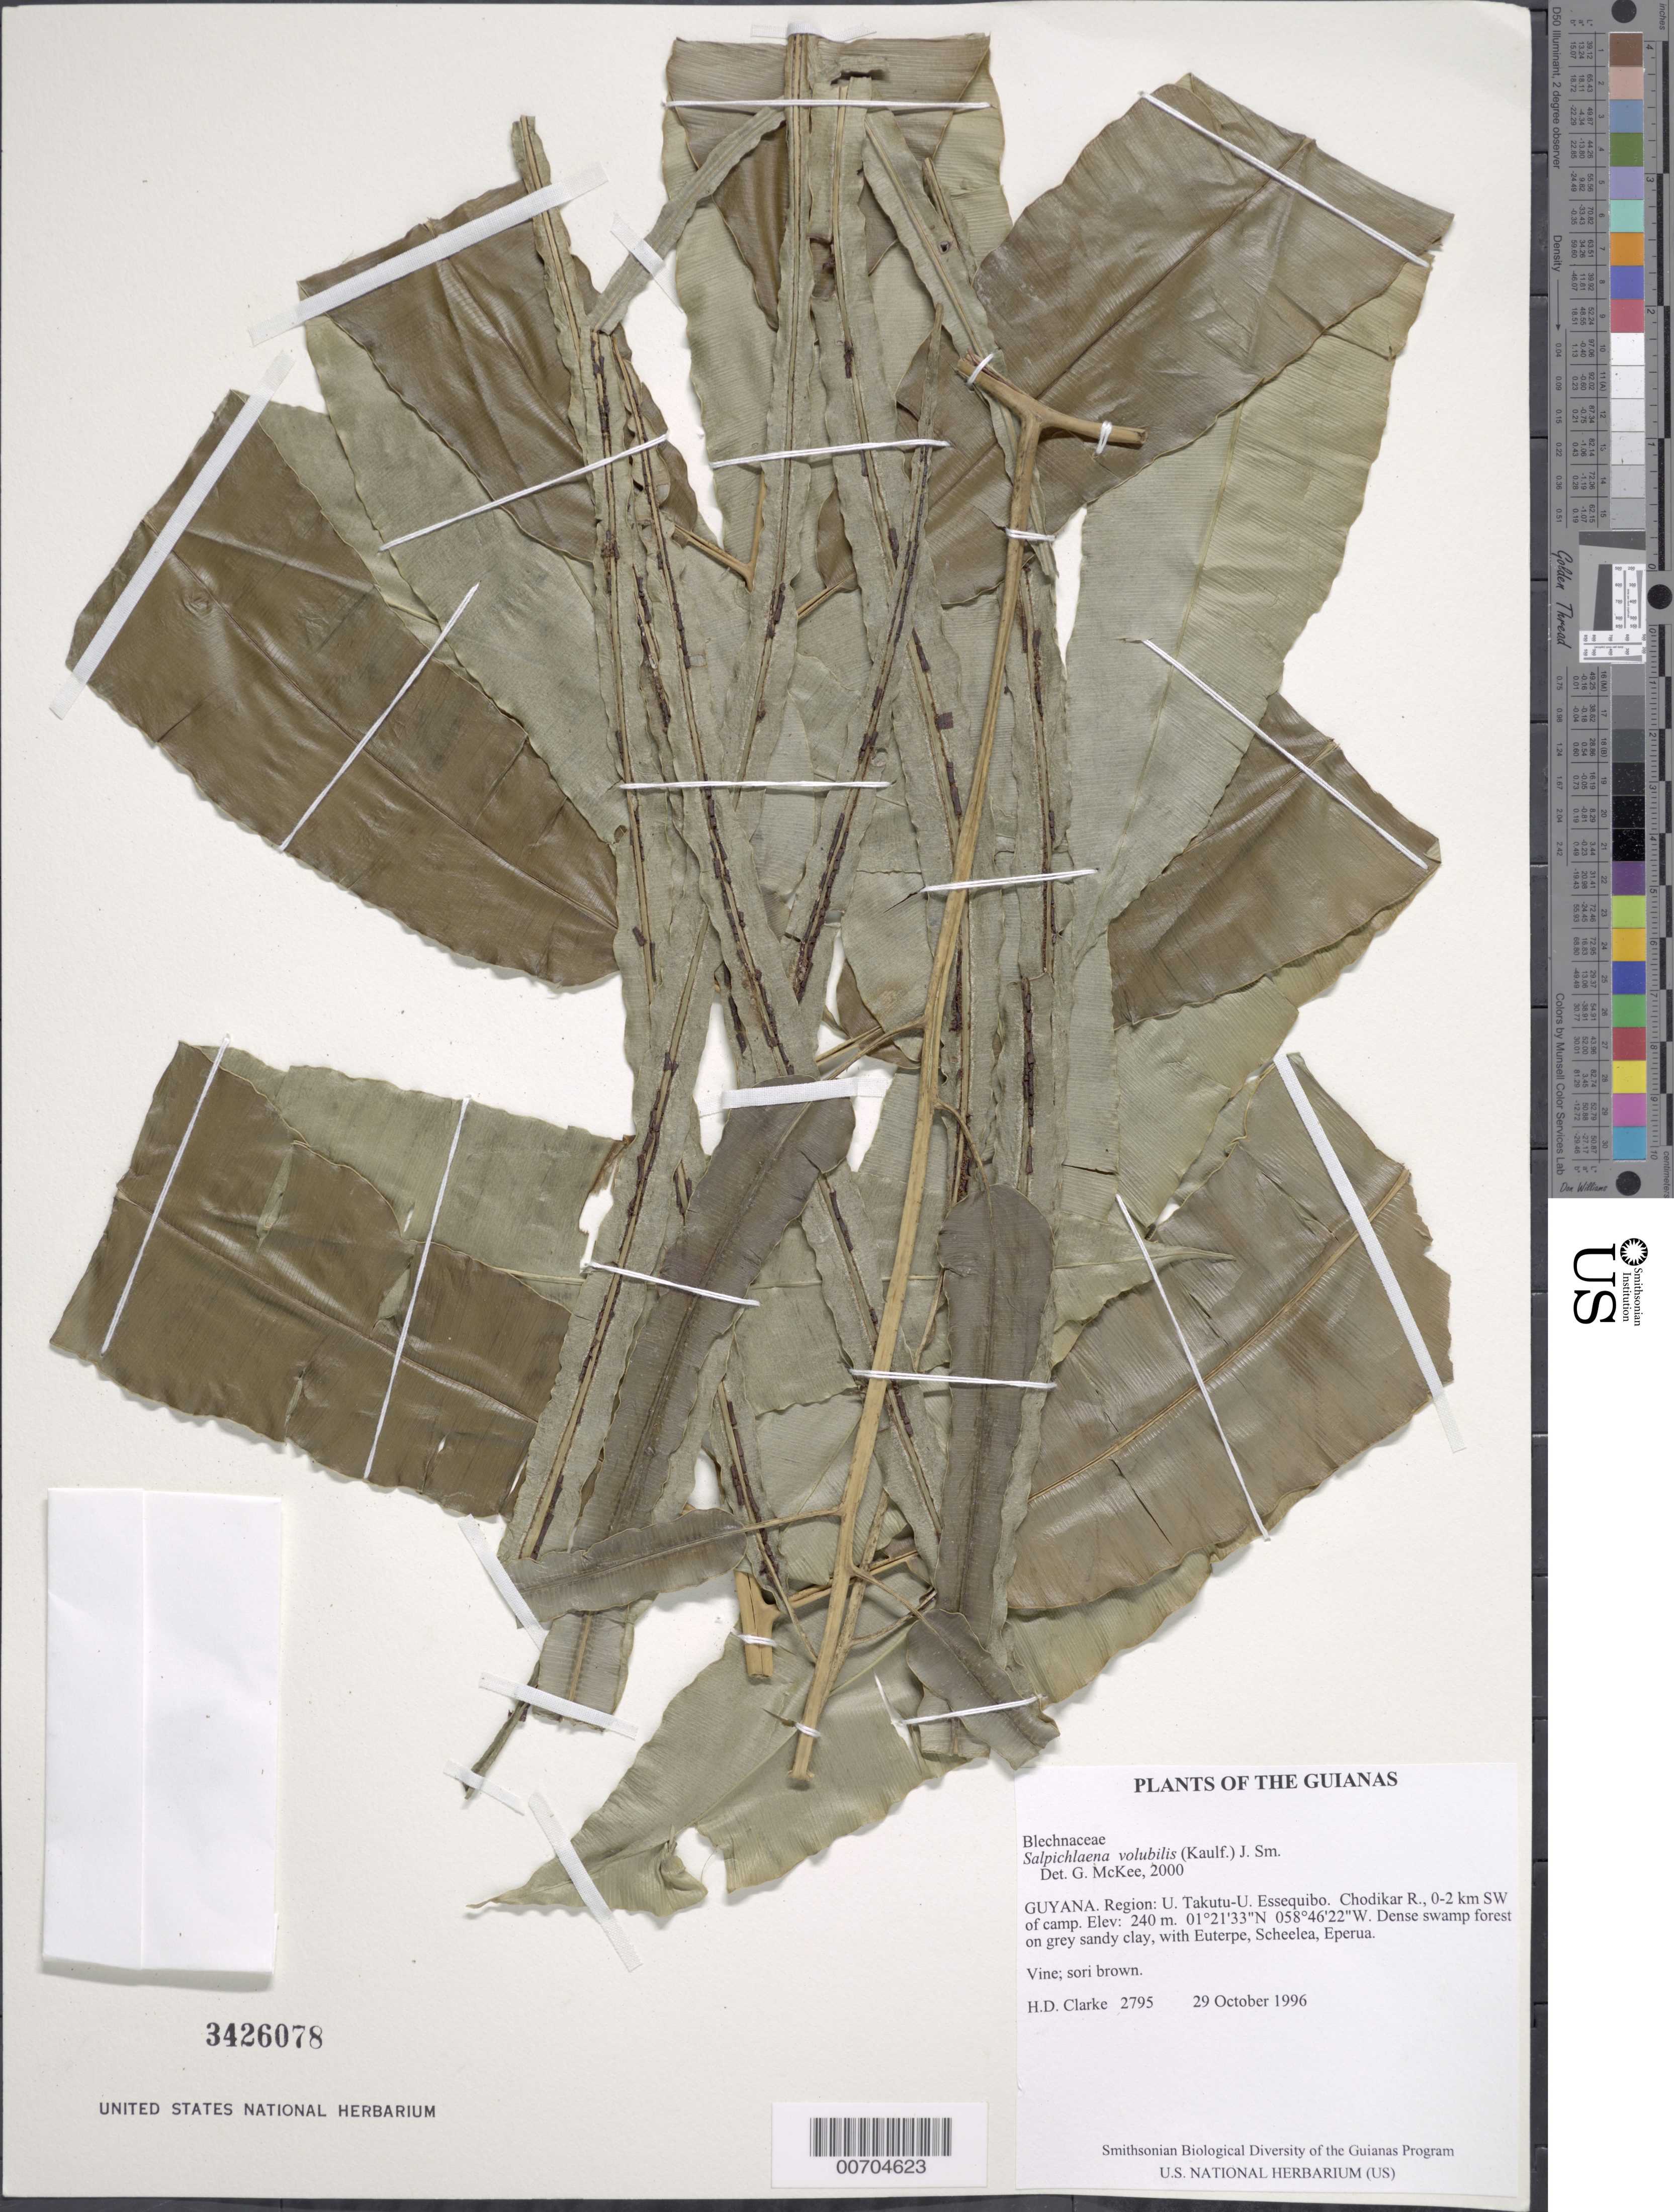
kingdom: Plantae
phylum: Tracheophyta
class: Polypodiopsida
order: Polypodiales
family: Blechnaceae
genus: Salpichlaena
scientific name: Salpichlaena volubilis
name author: (Kaulf.) J. Sm.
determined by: McKee, G. S., (US), NMNH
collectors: H. D. Clarke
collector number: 2795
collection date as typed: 29 October 1996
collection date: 1996-10-29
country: Guyana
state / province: U. Takutu-U. Essequibo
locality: Chodikar R., 0-2 km SW of camp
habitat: Dense swamp forest on grey sandy clay, with Euterpe, Scheelea, Eperua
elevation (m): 240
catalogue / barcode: US 3426078